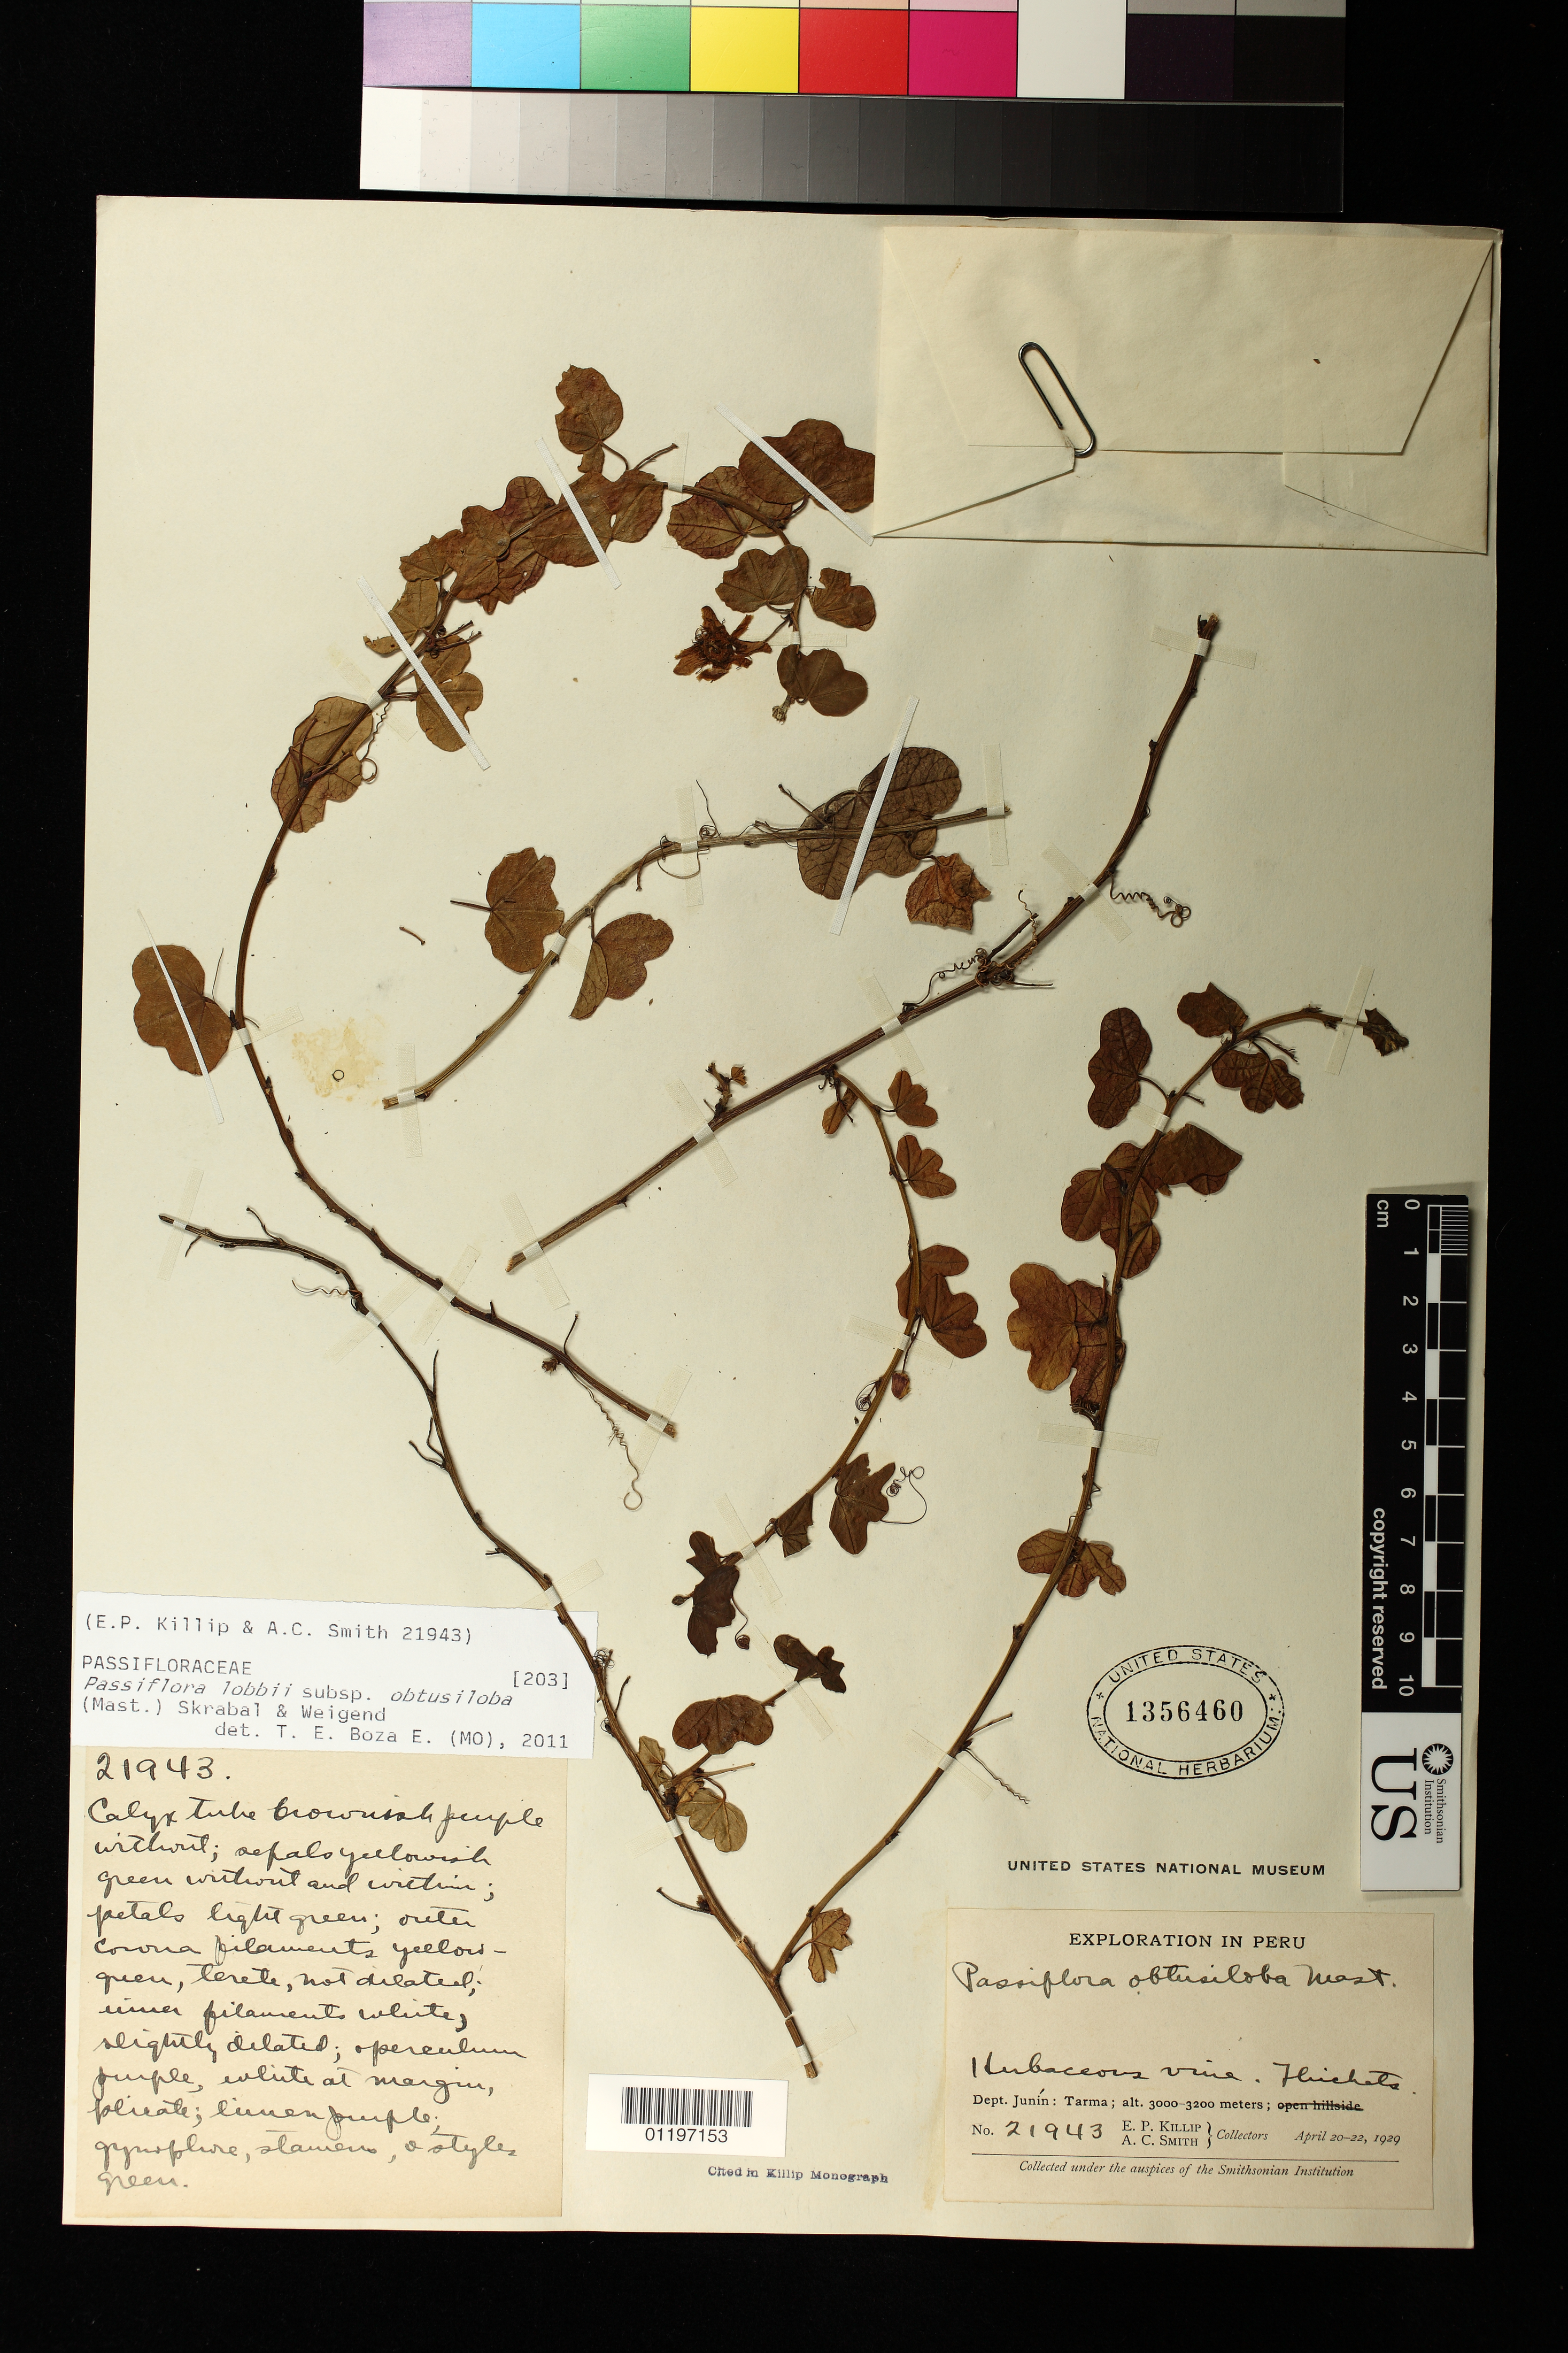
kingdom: Plantae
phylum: Tracheophyta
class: Magnoliopsida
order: Malpighiales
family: Passifloraceae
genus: Passiflora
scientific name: Passiflora lobbii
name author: Mast.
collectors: E. P. Killip & A. C. Smith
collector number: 21943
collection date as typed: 20 Apr 1929 to 22 Apr 1929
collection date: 1929-04-20/1929-04-22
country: Peru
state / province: Junín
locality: Dept. Junin: Tarma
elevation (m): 3000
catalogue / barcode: US 1356460